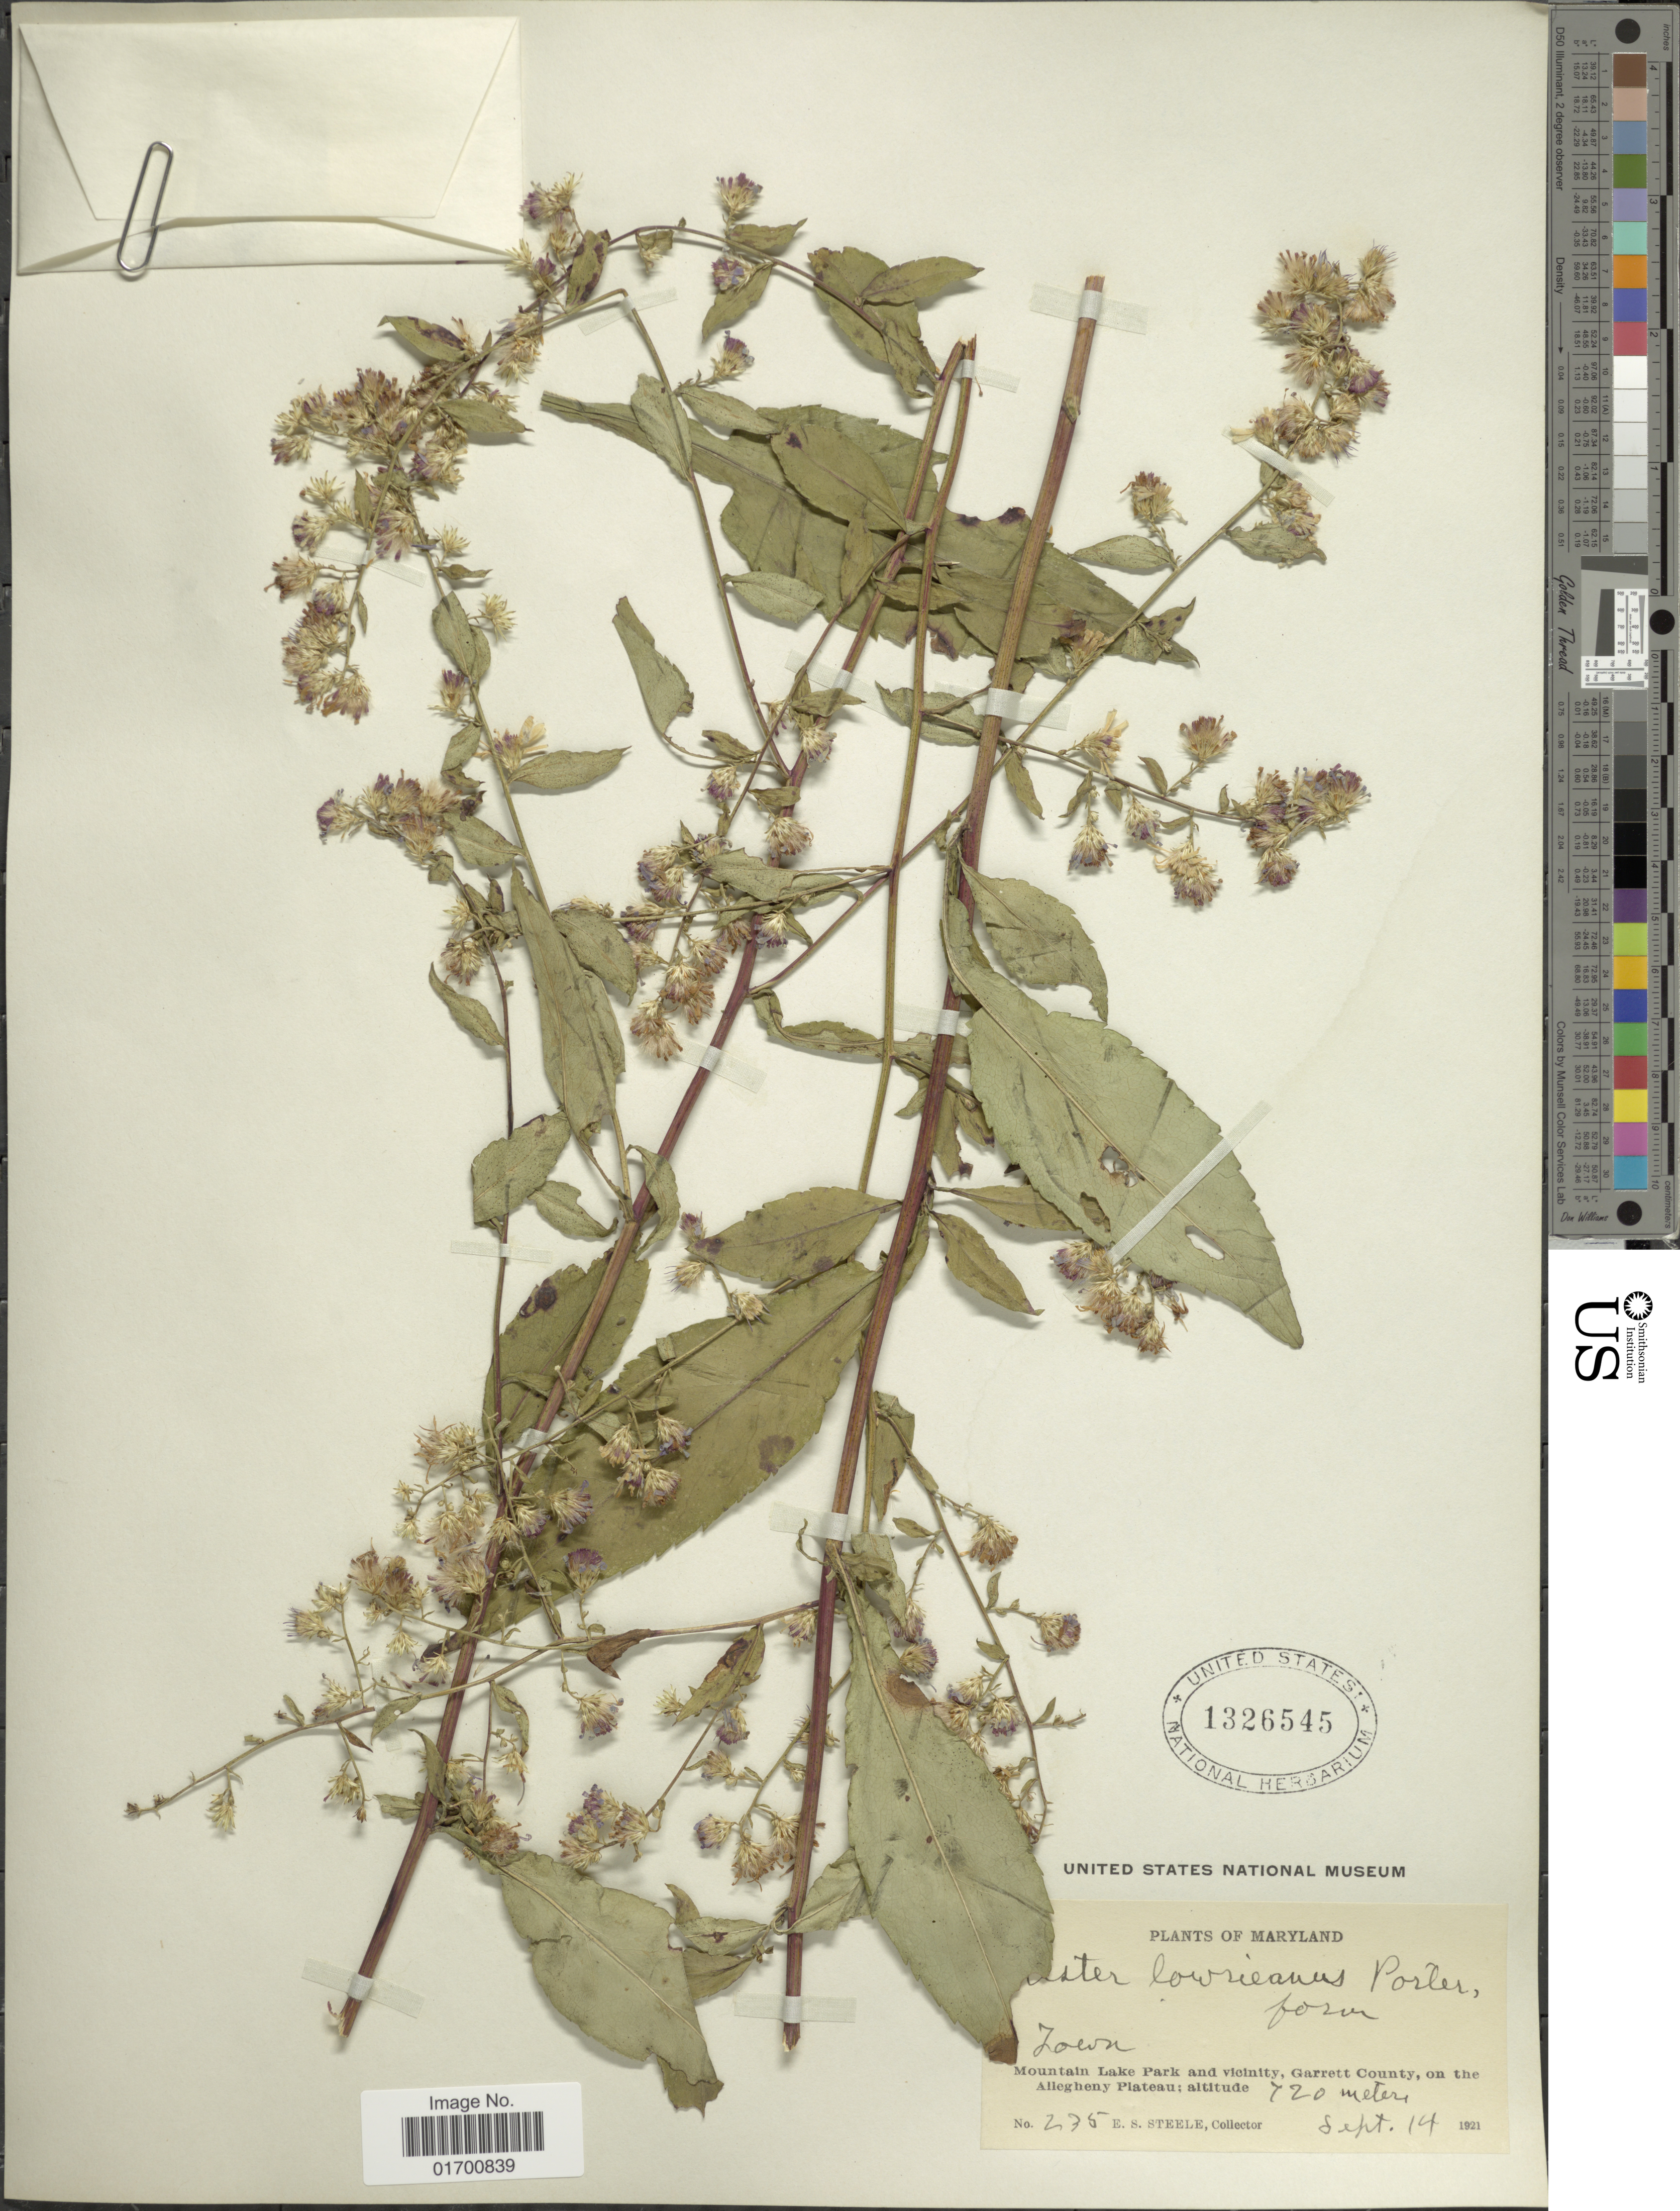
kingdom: Plantae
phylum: Tracheophyta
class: Magnoliopsida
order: Asterales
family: Asteraceae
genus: Symphyotrichum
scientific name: Symphyotrichum lowrieanum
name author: (Porter) G.L. Nesom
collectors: E. Steele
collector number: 275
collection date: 1921-09-14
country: United States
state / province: Maryland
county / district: Garrett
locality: Town, Mountain, Lake Park and Vicinity, Garrett County, on the Allegheny Plateau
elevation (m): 720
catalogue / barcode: US 1326545